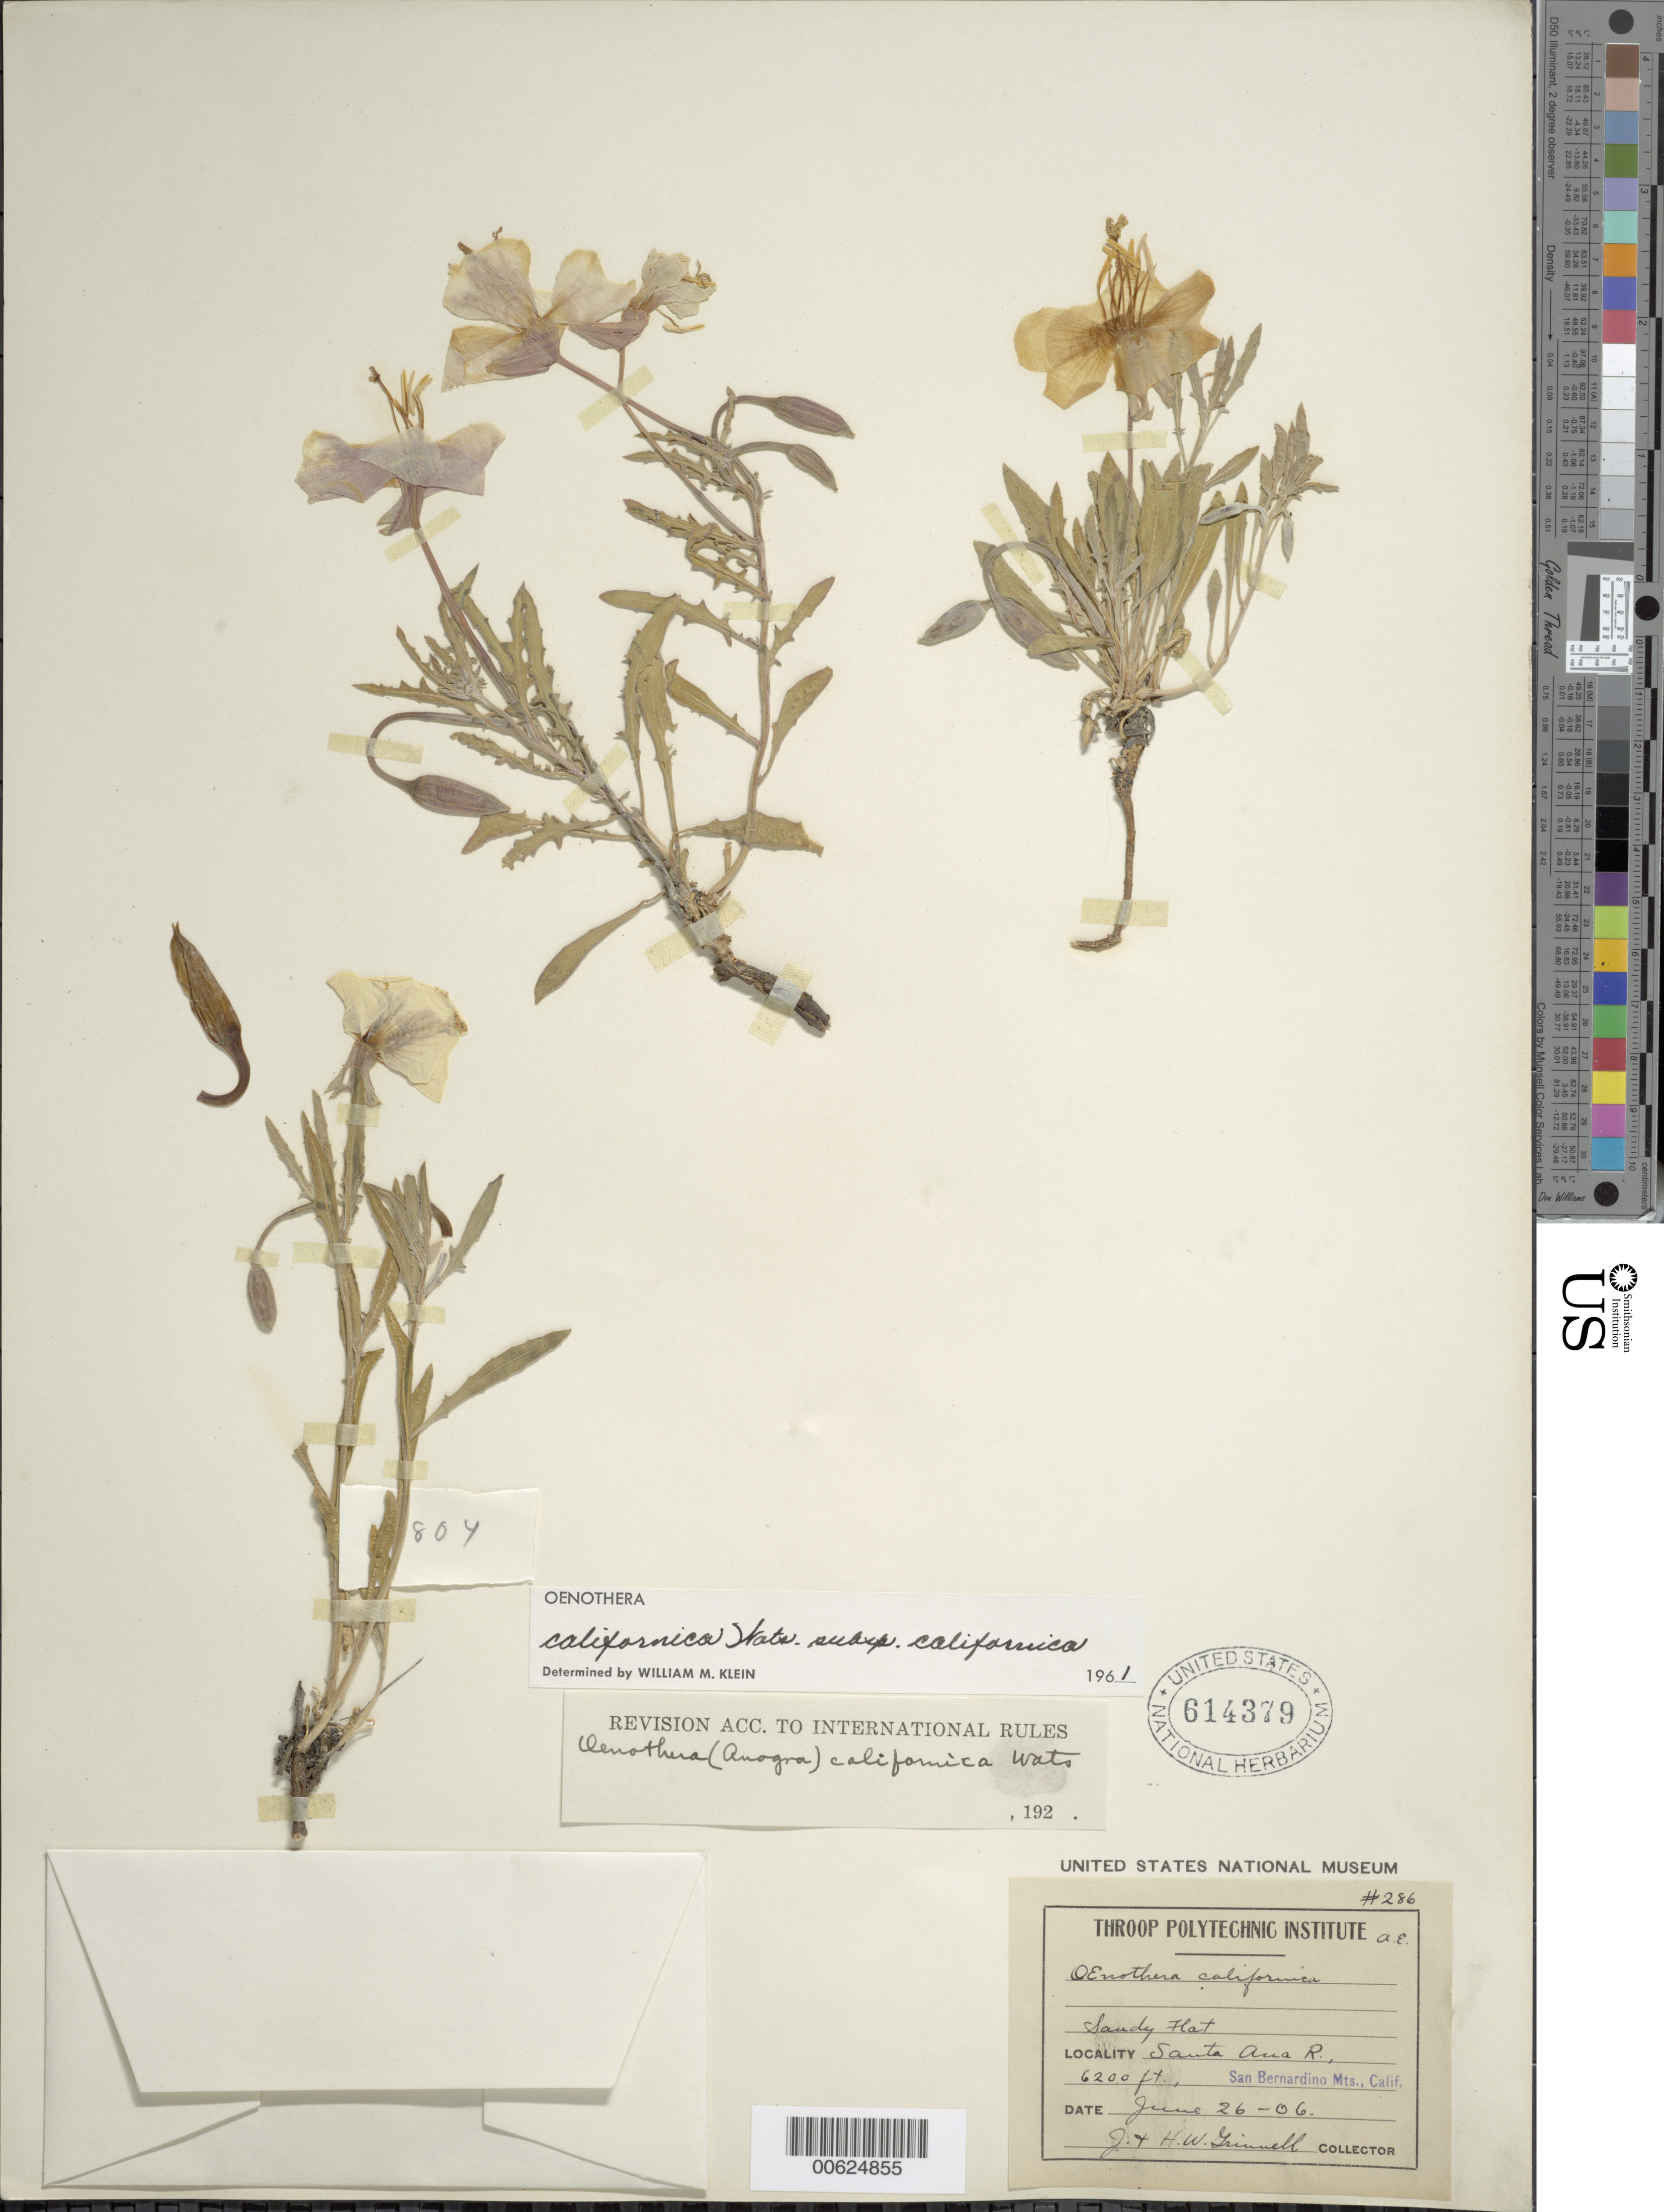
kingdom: Plantae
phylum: Tracheophyta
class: Magnoliopsida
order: Myrtales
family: Onagraceae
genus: Oenothera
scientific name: Oenothera avita subsp. californica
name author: (S. Watson) W.L. Wagner & Gandhi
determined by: Wagner, W. L., (BOT), Smithsonian Institution - National Museum of Natural History (UNITED STATES)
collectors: J. Grinnell & H. Grinnell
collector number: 286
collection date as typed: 26 Jun 1906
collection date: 1906-06-26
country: United States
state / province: California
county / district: San Bernardino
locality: Santa Ana River, San Bernardino Mts.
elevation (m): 1890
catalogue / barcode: US 614379